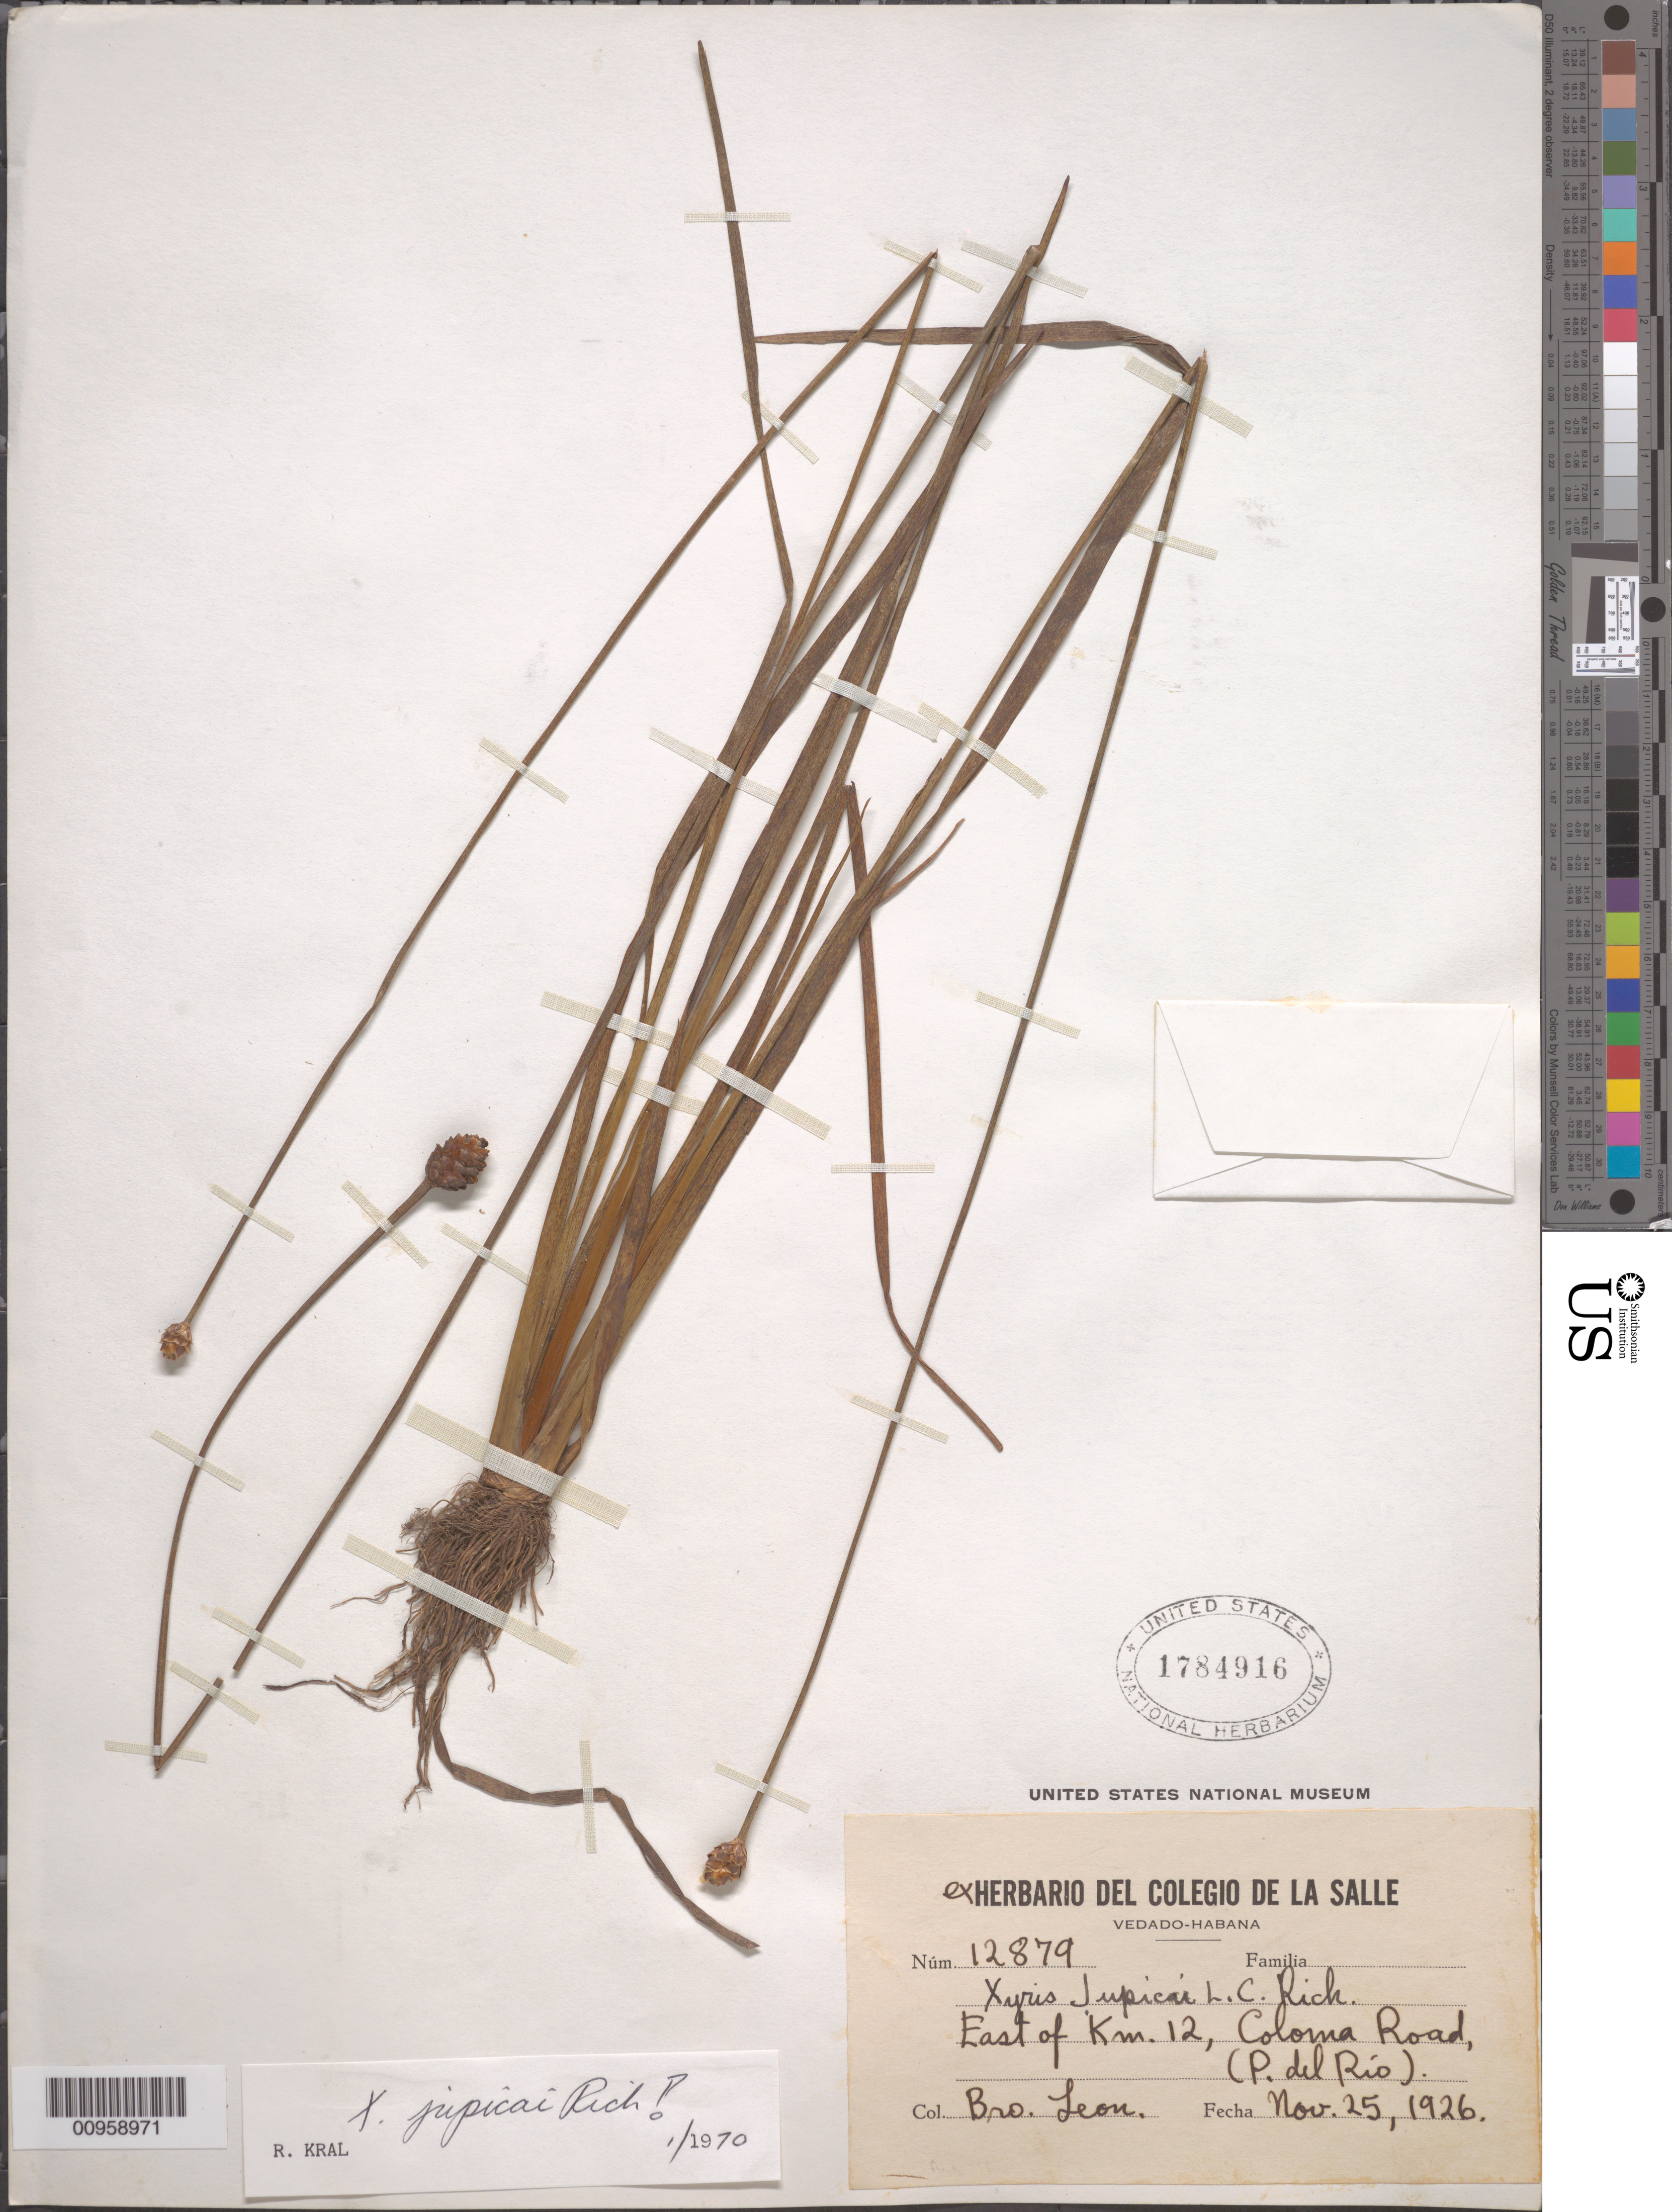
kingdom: Plantae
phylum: Tracheophyta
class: Liliopsida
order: Poales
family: Xyridaceae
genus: Xyris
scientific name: Xyris jupicai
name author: Rich.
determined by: Kral, Robert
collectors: Bro. León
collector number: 12879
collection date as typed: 25 Nov 1926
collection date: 1926-11-25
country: Cuba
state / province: Pinar del Rio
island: Cuba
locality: East of Km 12, Coloma Road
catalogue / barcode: US 1784916